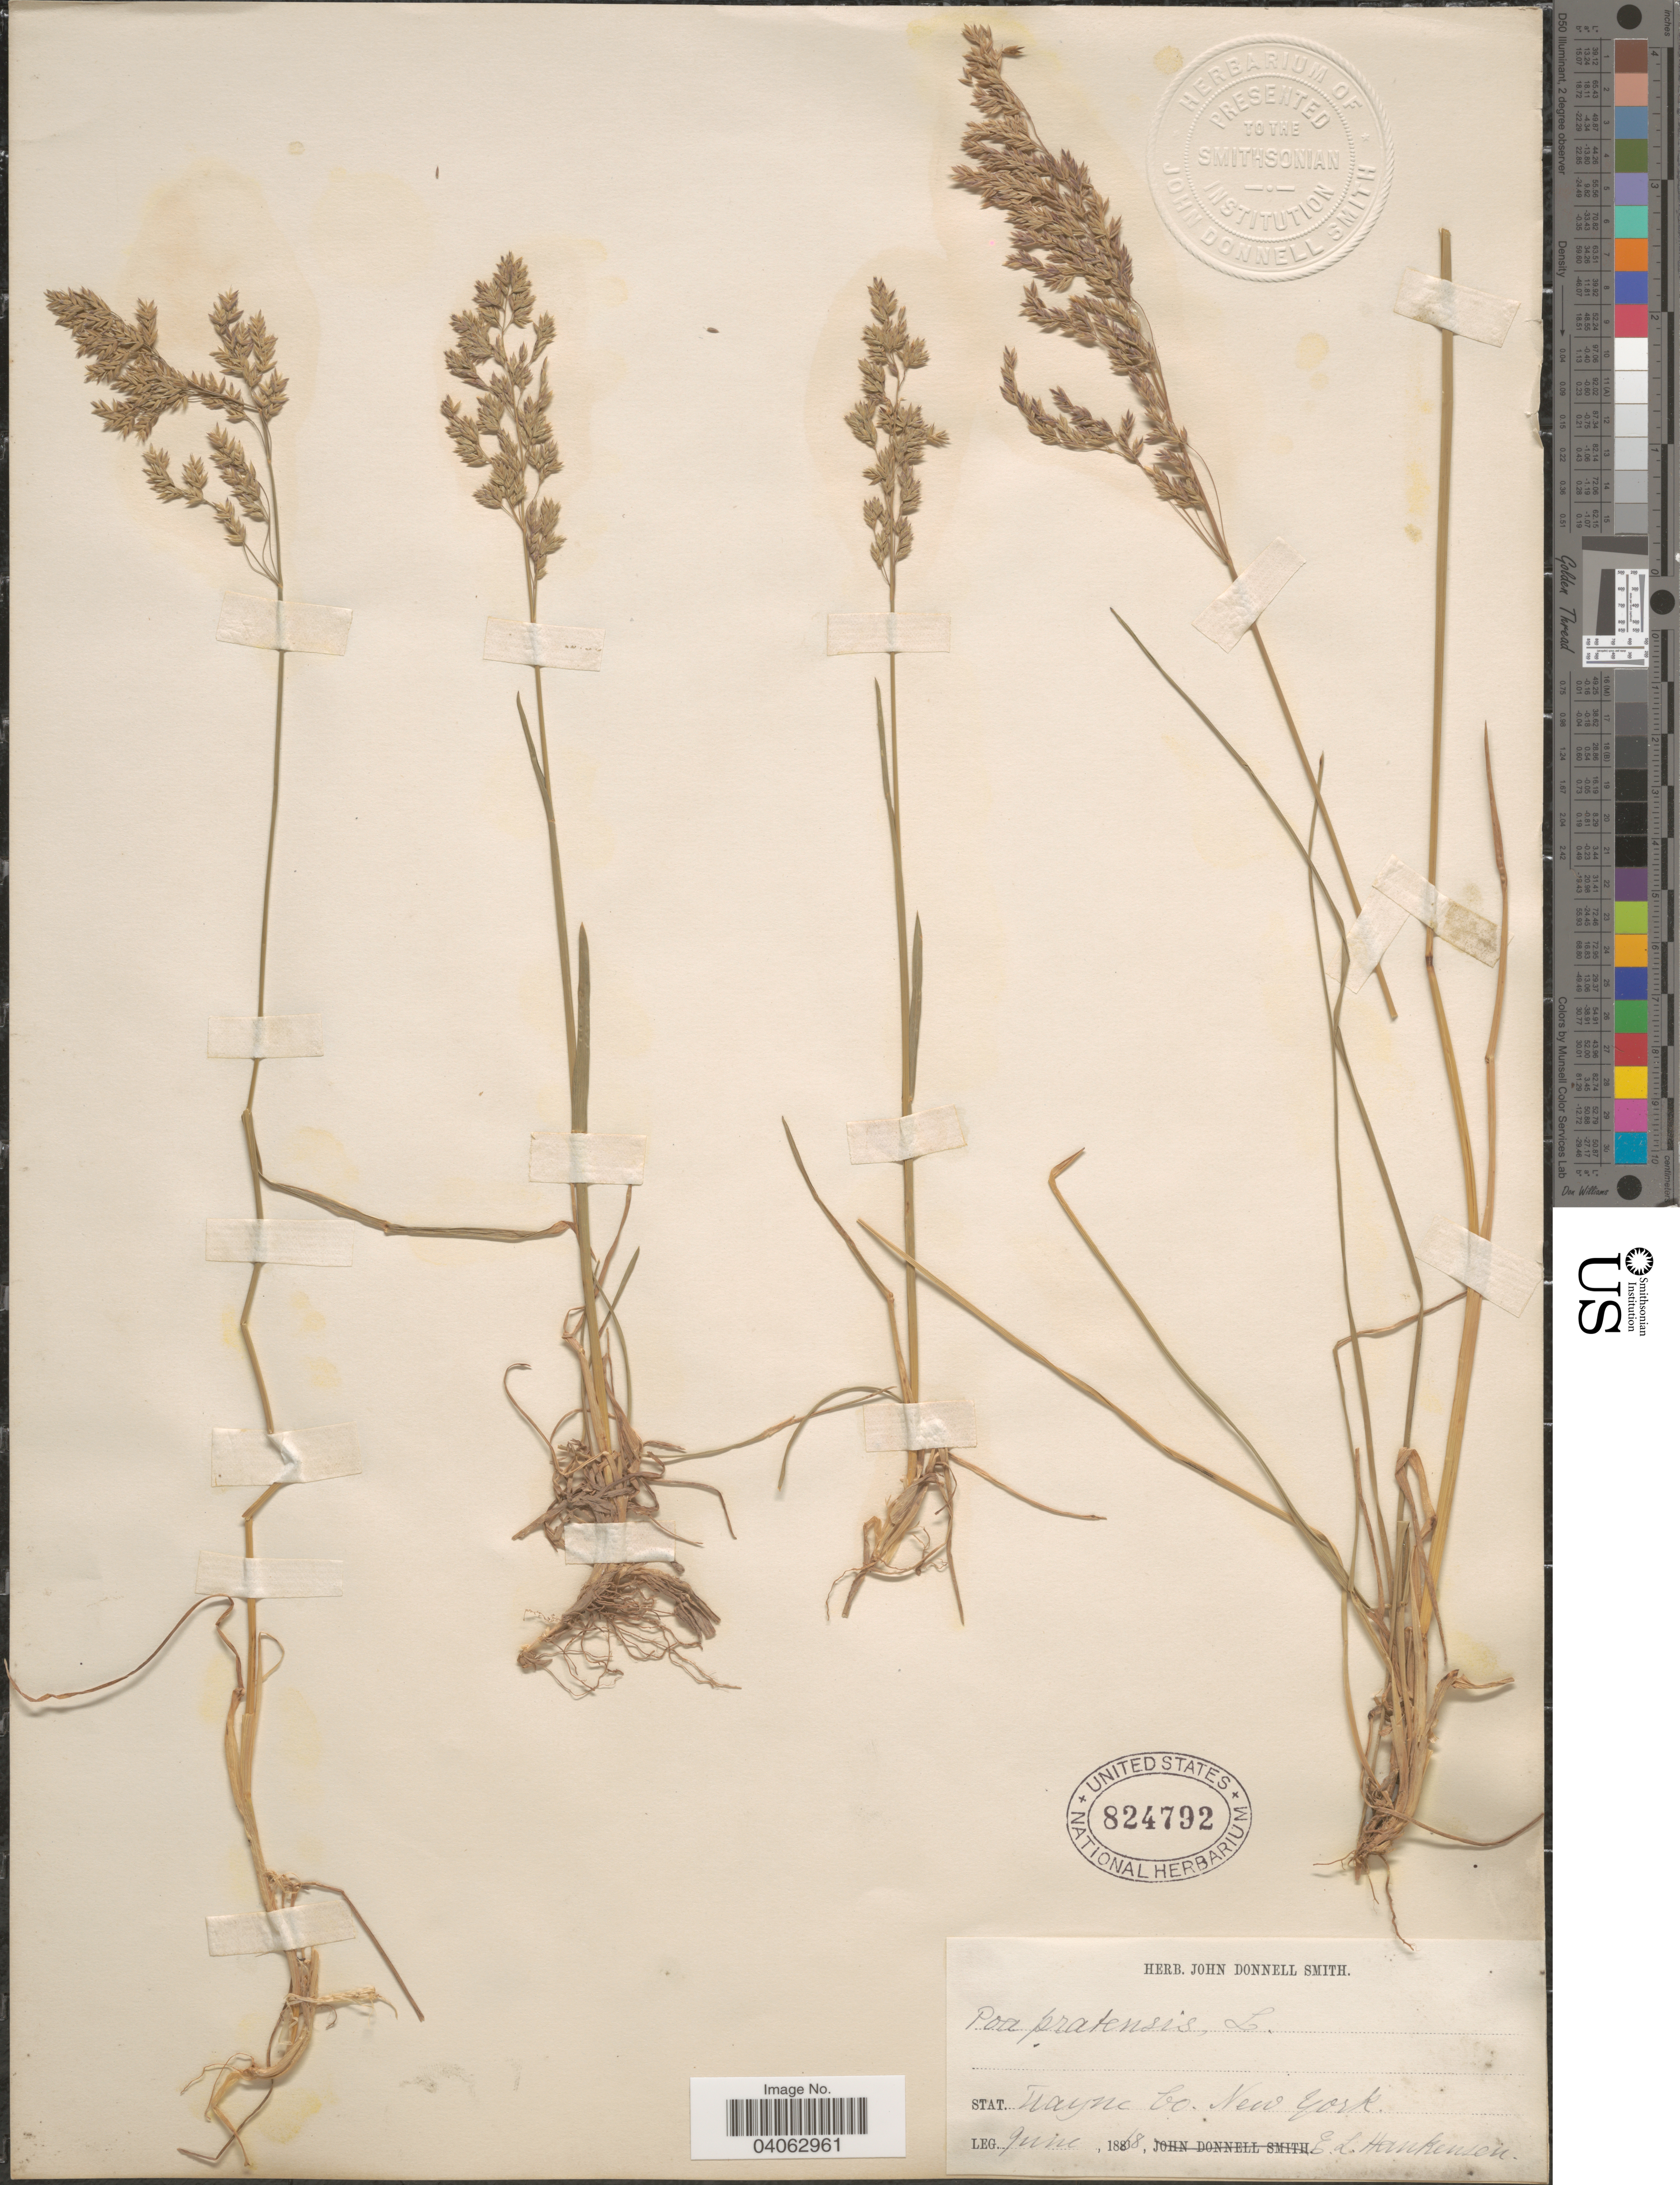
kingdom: Plantae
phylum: Tracheophyta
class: Liliopsida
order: Poales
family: Poaceae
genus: Poa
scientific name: Poa pratensis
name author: L.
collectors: E. Hankenson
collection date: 1868-06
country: United States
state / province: New York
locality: Stat. Wayne Co.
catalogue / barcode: US 824792